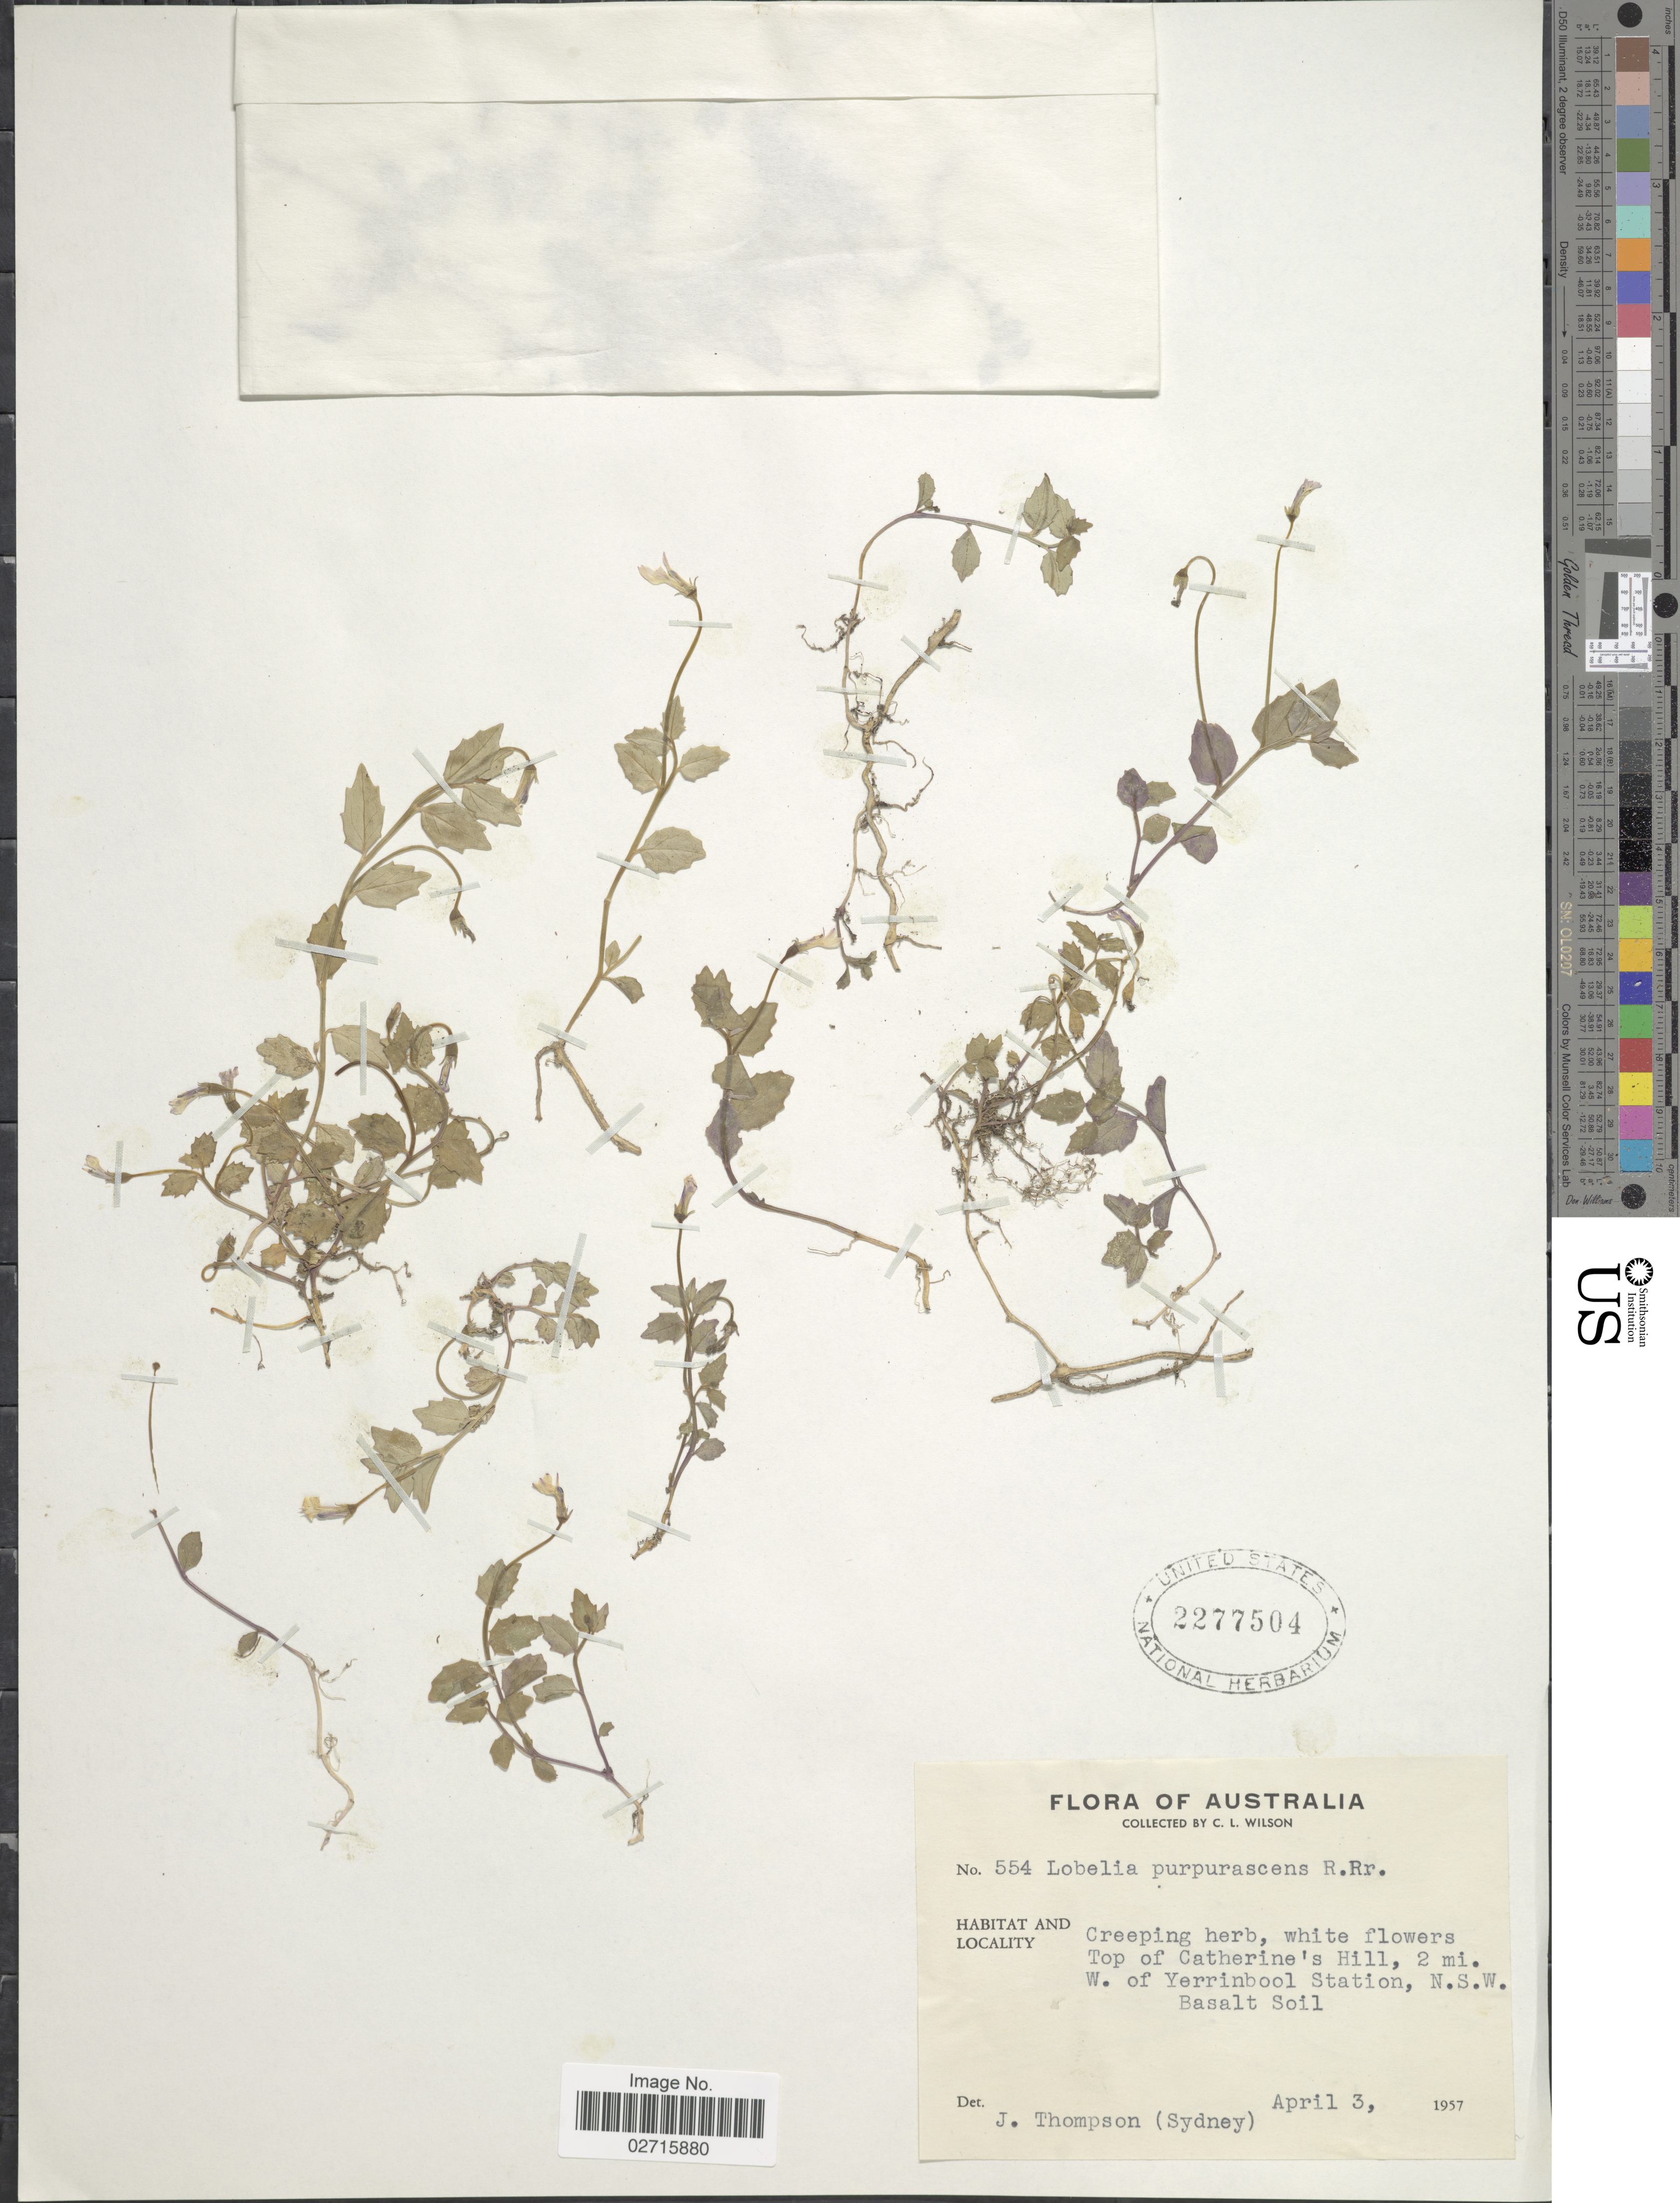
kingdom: Plantae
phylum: Tracheophyta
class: Magnoliopsida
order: Asterales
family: Campanulaceae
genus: Lobelia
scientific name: Lobelia purpurascens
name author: R. Br.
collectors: C. L. Wilson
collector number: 554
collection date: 1957-04-03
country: Australia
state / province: New South Wales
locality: Top of Catherine's Hill, 2 mi. W. of Yerrinbool Station.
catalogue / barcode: US 2277504